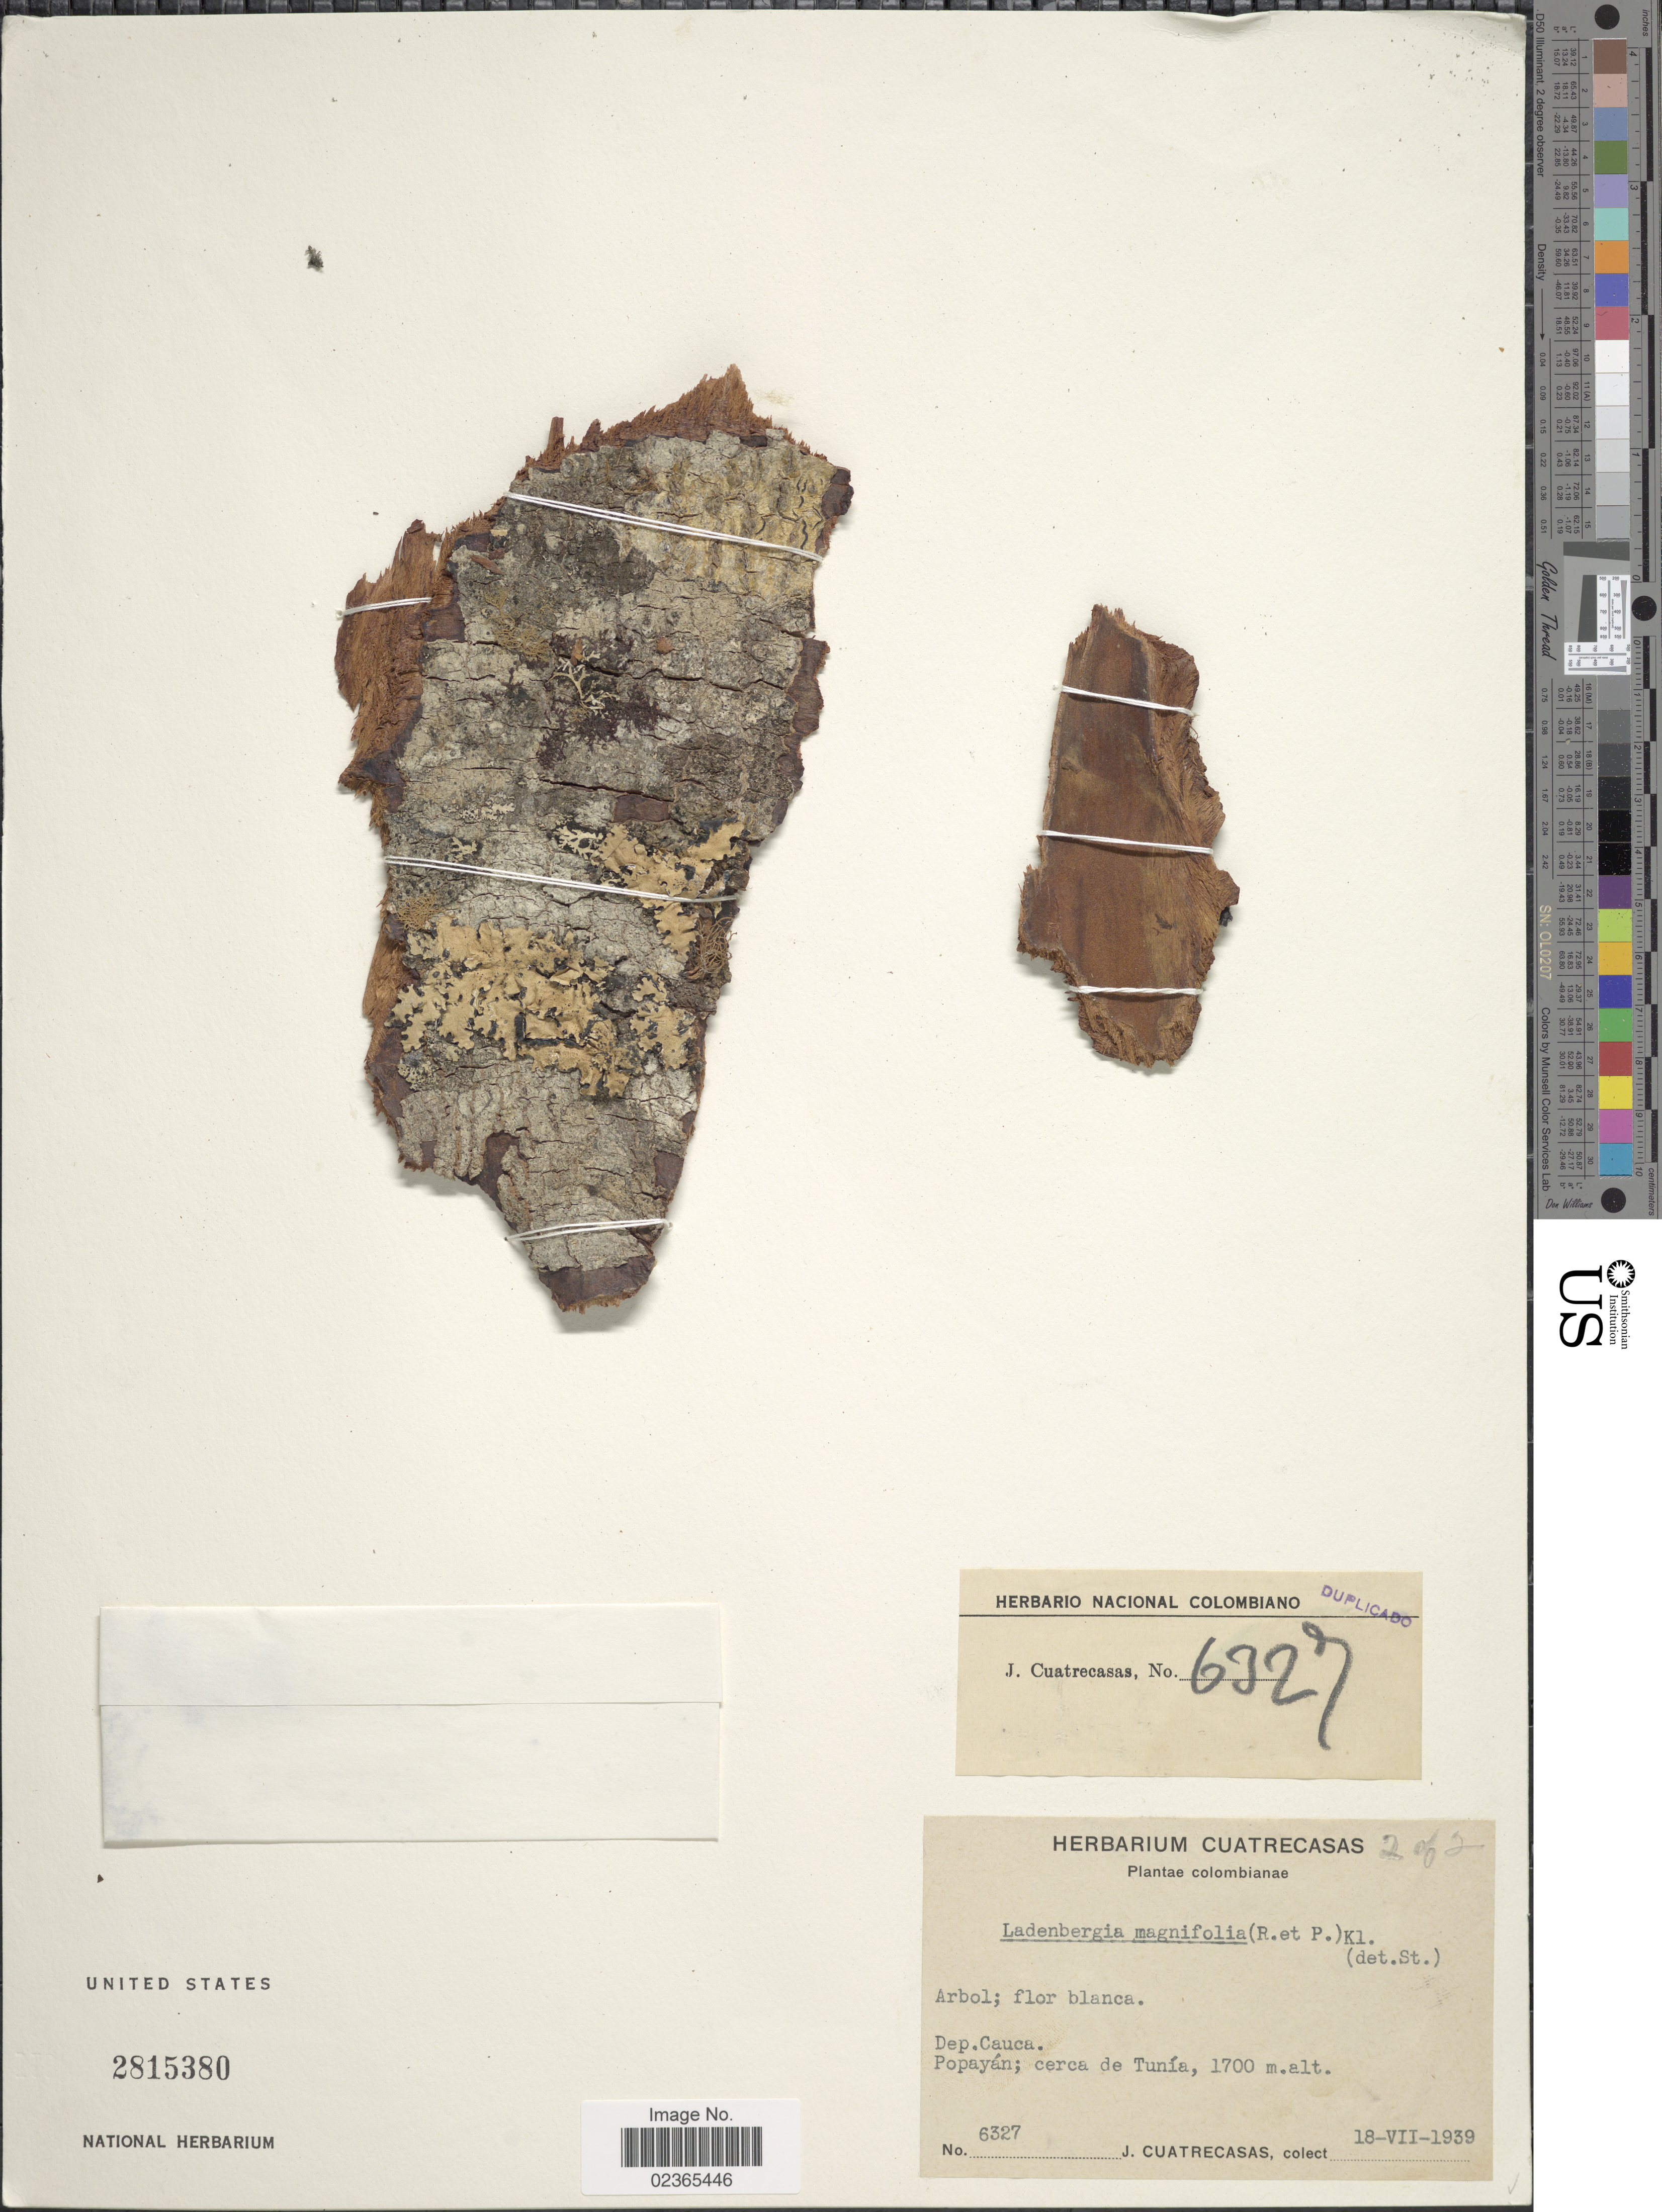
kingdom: Plantae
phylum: Tracheophyta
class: Magnoliopsida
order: Gentianales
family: Rubiaceae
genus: Ladenbergia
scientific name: Ladenbergia oblongifolia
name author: (Mutis) L. Andersson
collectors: J. Cuatrecasas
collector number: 6327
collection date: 1939-07-18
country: Colombia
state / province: Cauca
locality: Popayan; cerca de Tunia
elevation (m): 1700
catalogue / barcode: US 2815380